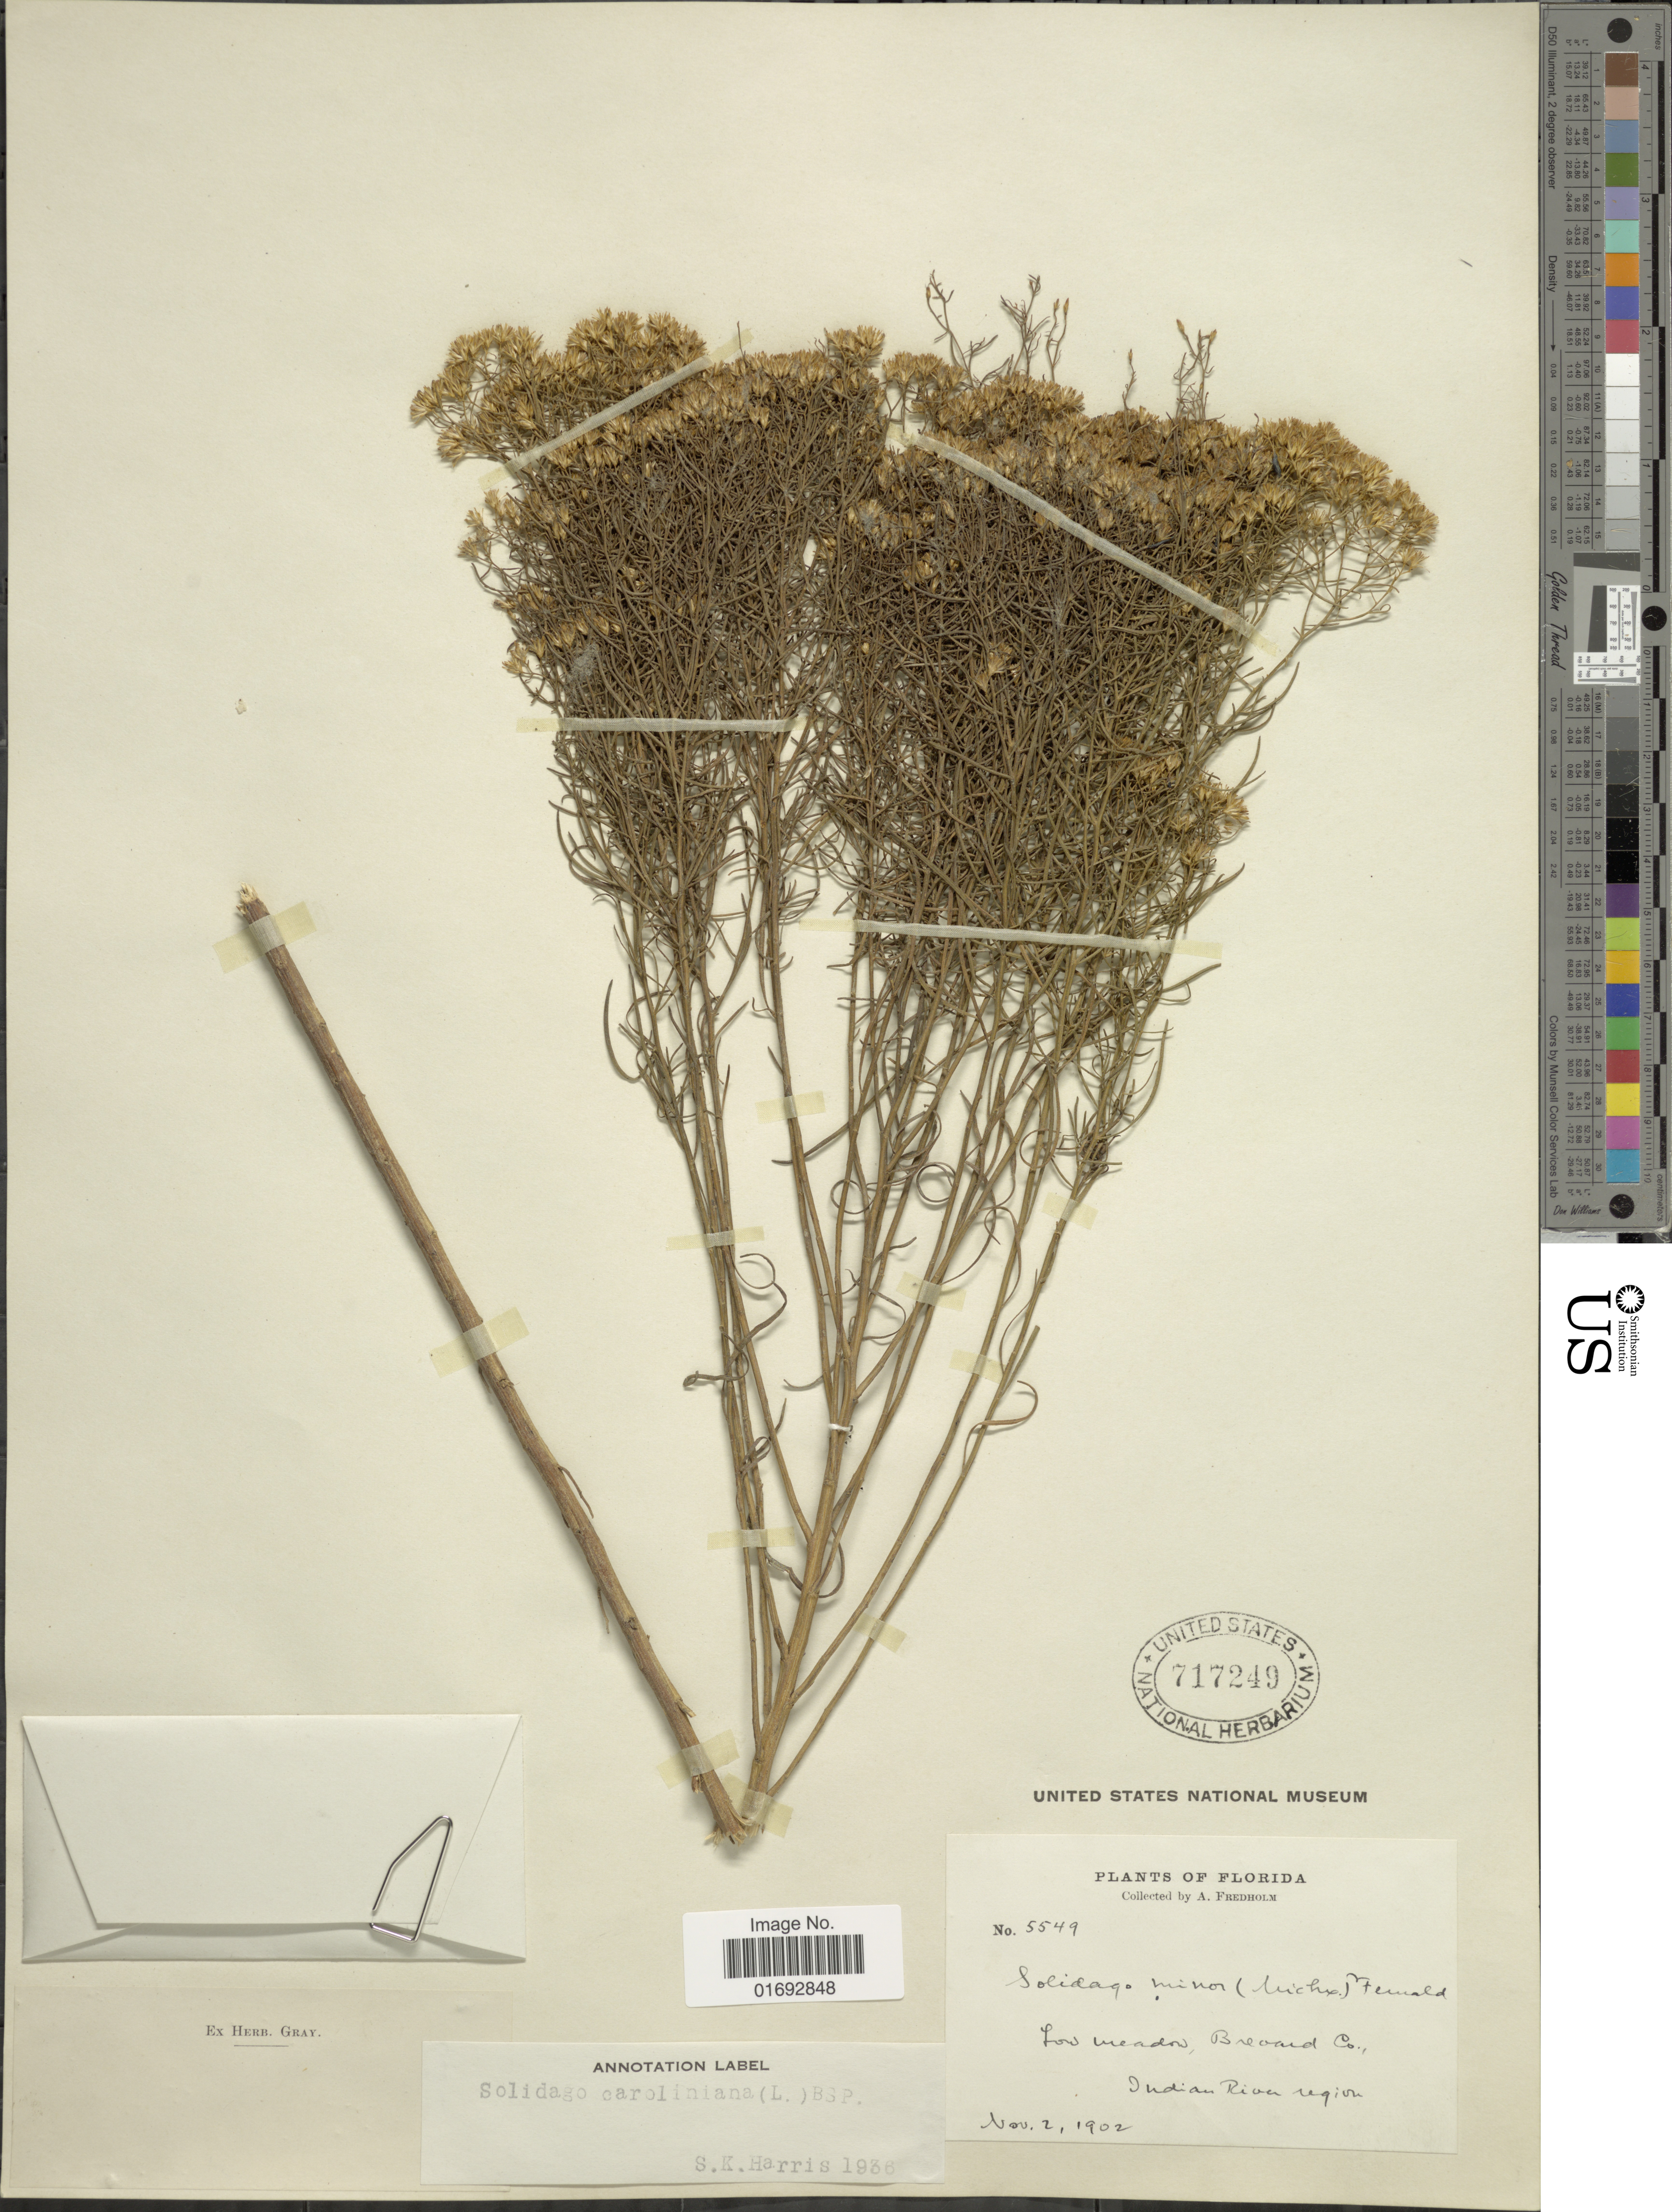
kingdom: Plantae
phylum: Tracheophyta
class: Magnoliopsida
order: Asterales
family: Asteraceae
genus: Euthamia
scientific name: Euthamia tenuifolia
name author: (Pursh) Nutt.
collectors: A. Fredholm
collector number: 5549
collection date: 1902-11-02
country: United States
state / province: Florida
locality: Broward Co., Indian River region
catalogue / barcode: US 717249